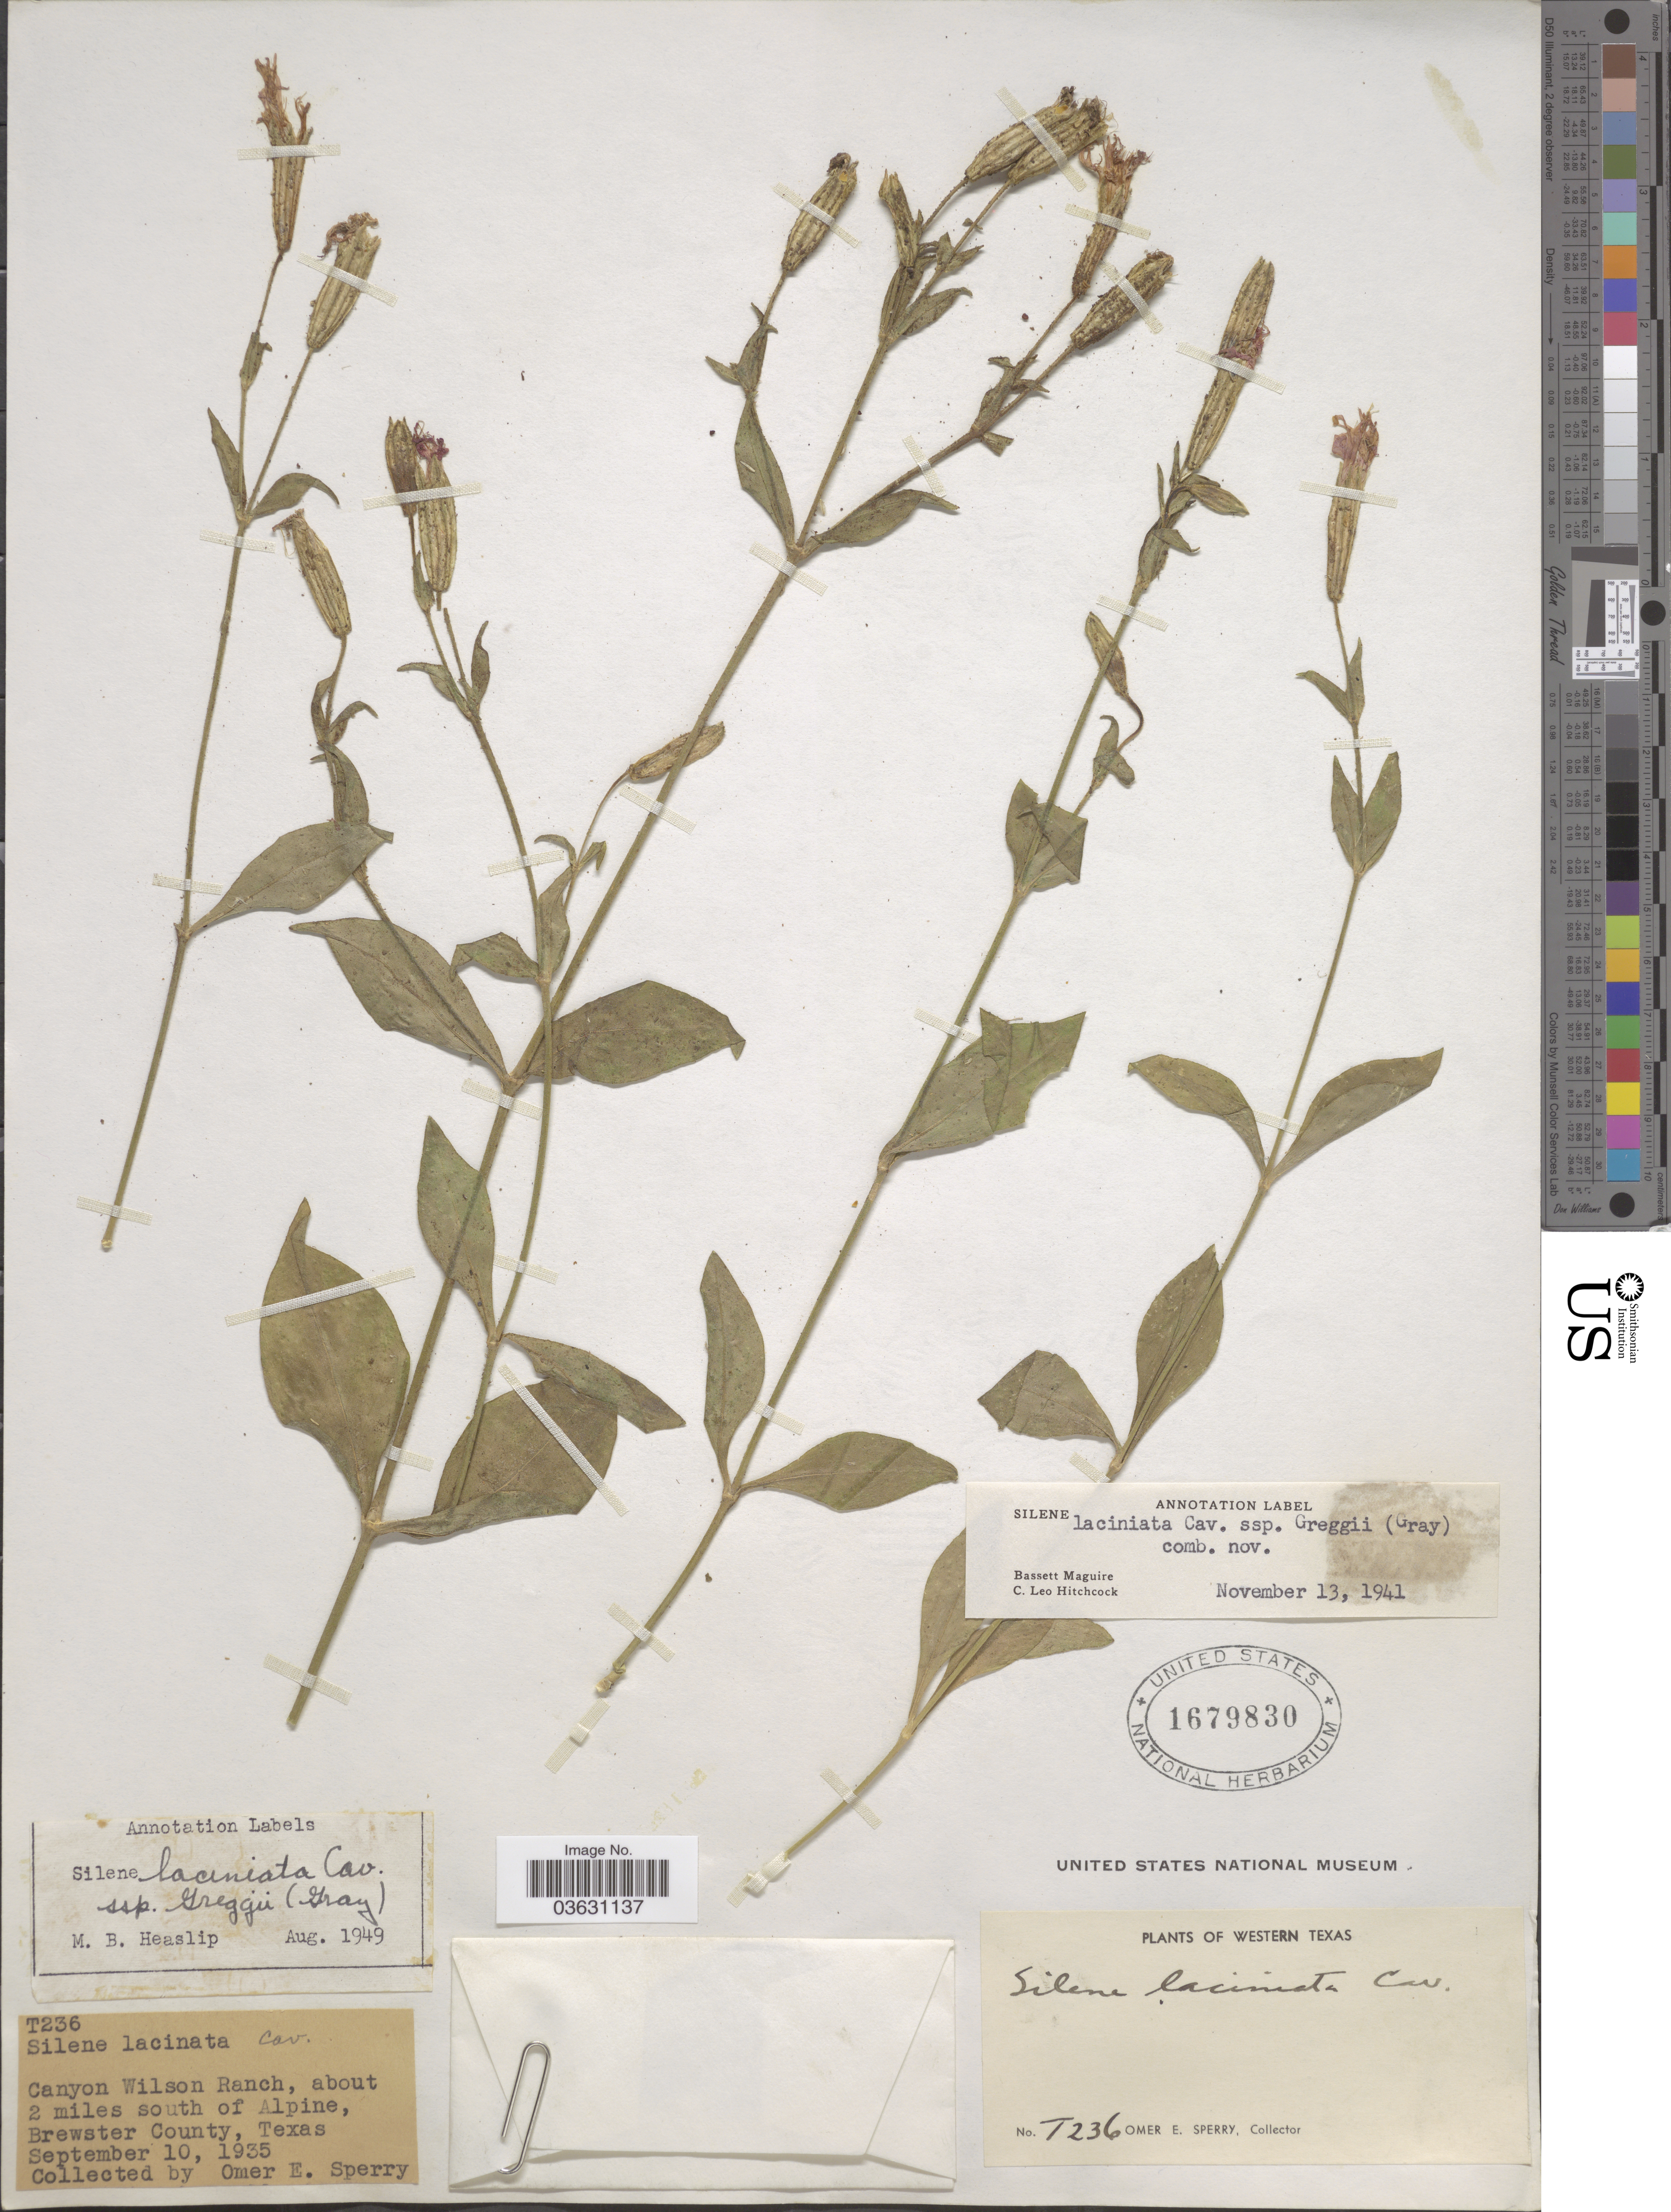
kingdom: Plantae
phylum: Tracheophyta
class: Magnoliopsida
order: Caryophyllales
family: Caryophyllaceae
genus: Silene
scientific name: Silene laciniata subsp. greggii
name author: (A. Gray) C.L. Hitchc. & Maguire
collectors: O. E. Sperry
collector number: T236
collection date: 1935-09-10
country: United States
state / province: Texas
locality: Canyon Wilson Ranch, about 2 miles south of Alpine, Brewster County. Western Texas.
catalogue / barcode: US 1679830